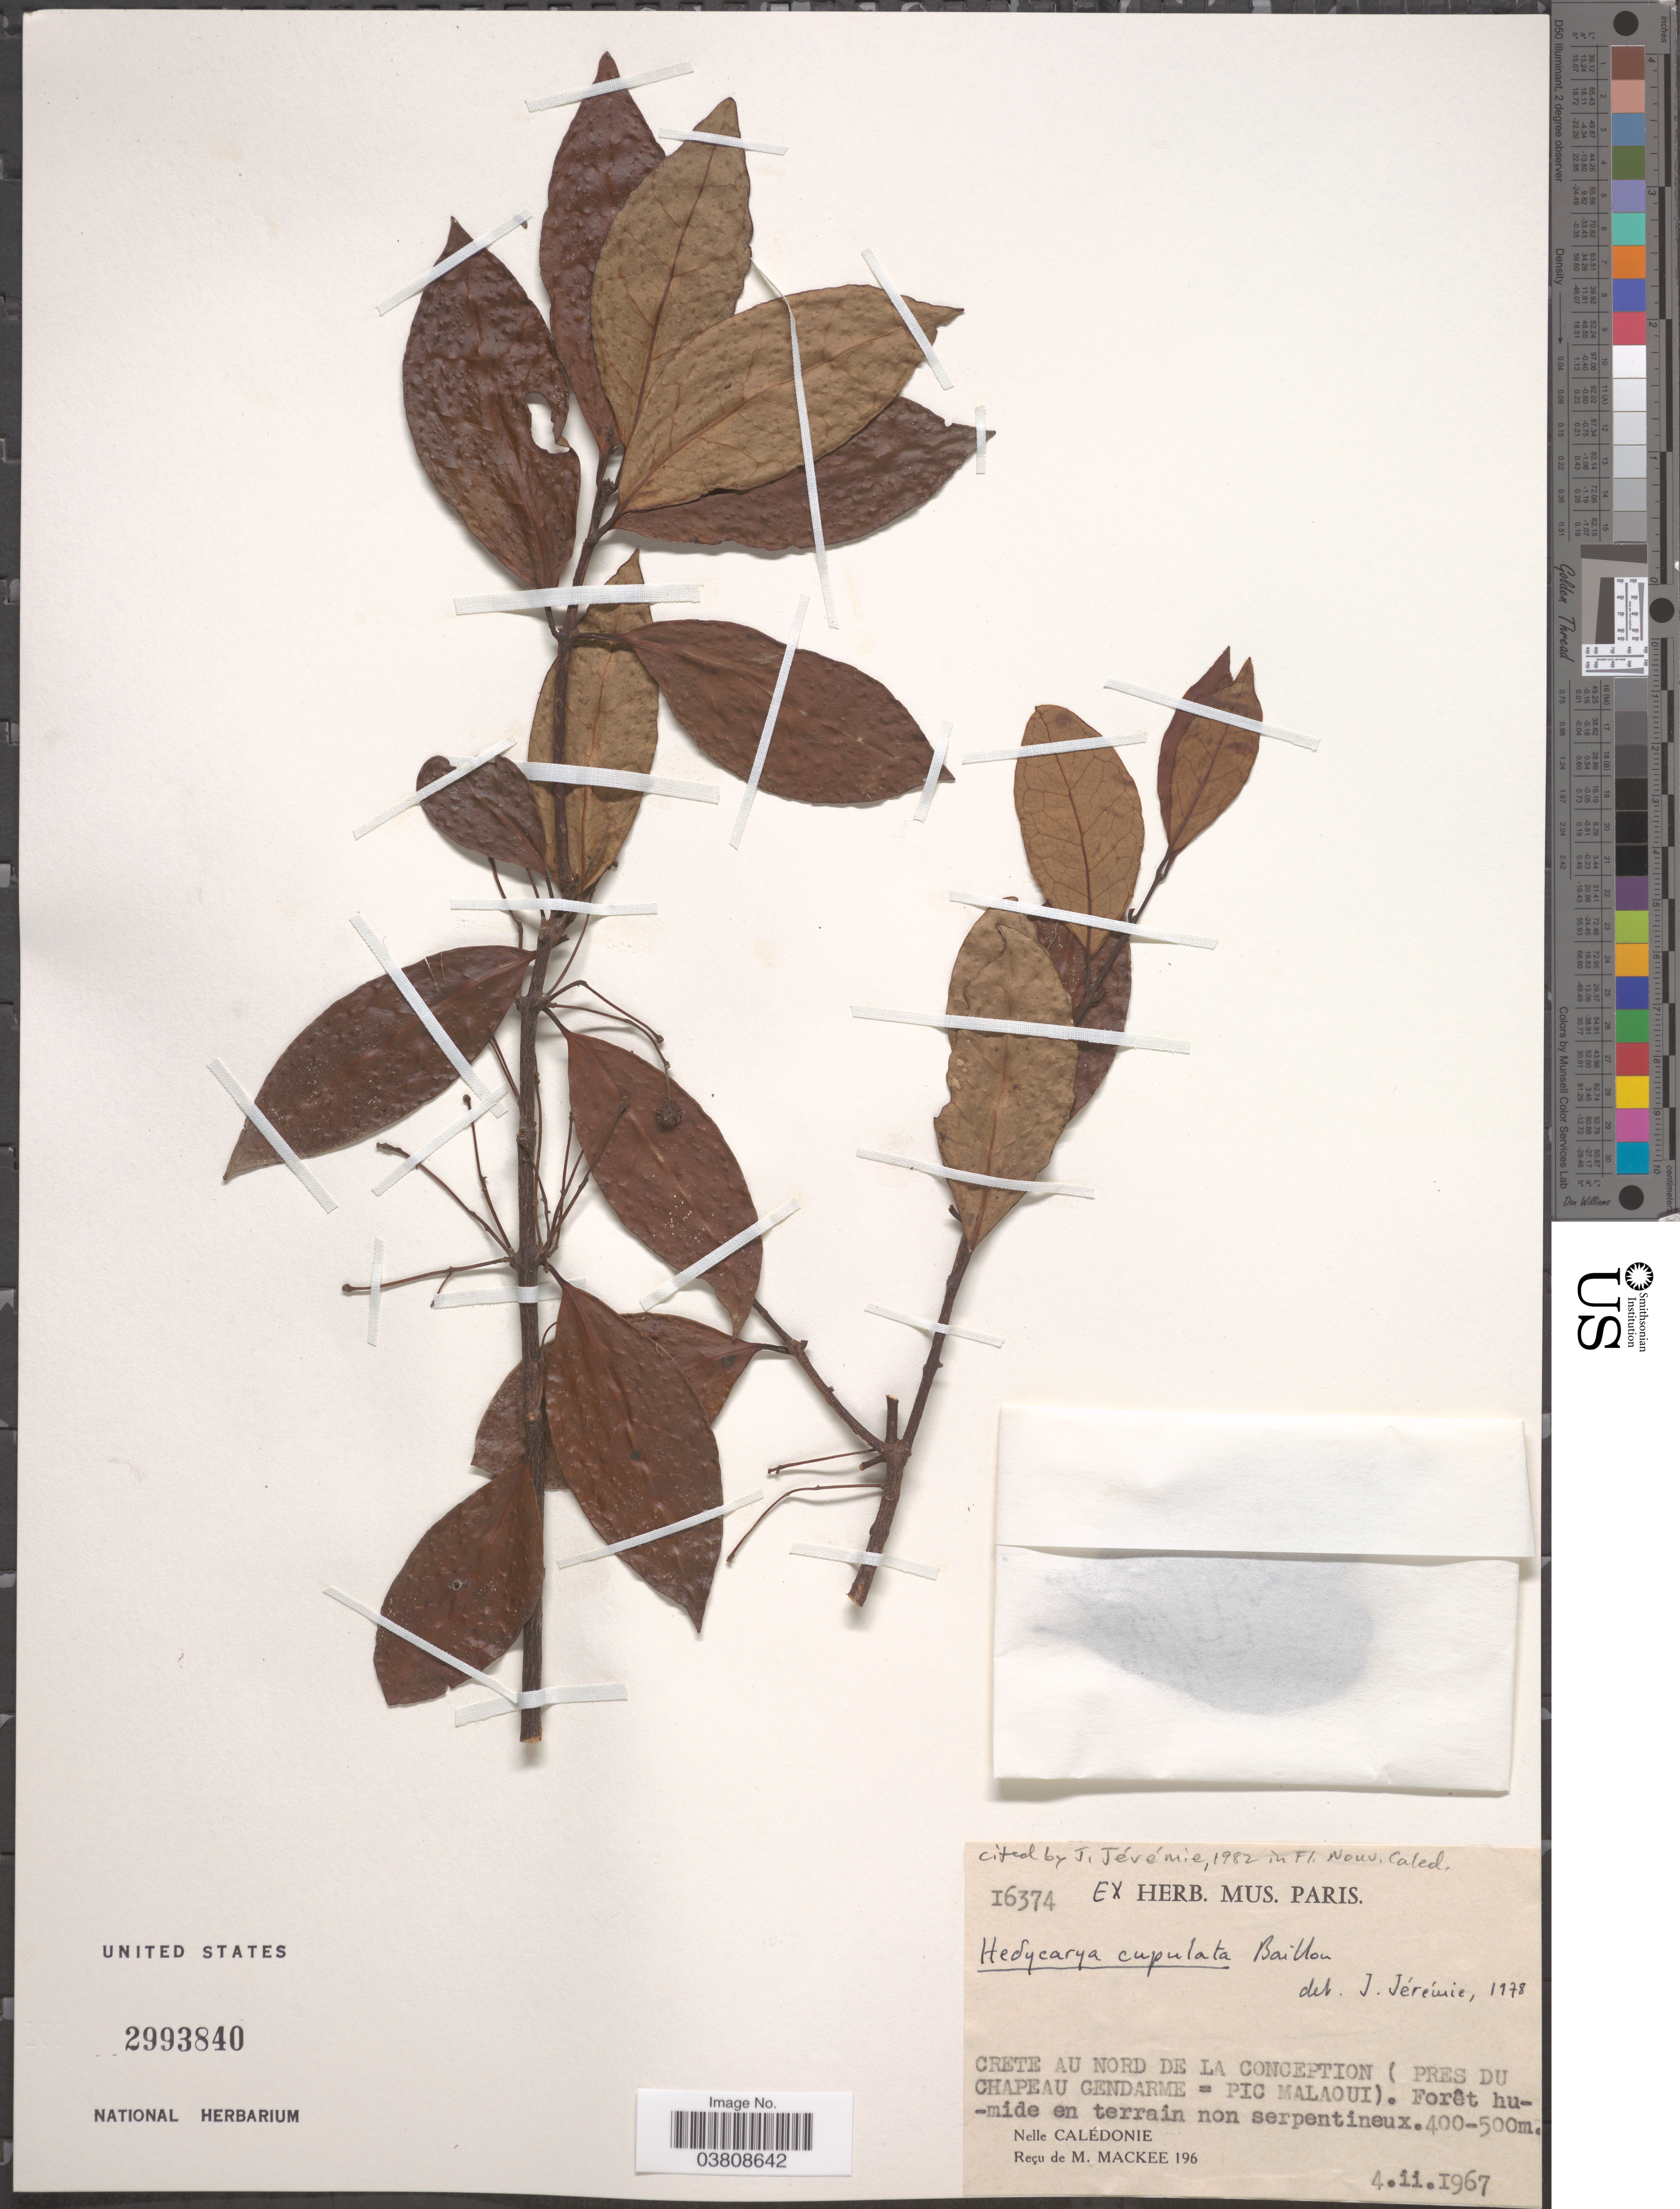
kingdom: Plantae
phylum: Tracheophyta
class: Magnoliopsida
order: Laurales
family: Monimiaceae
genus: Hedycarya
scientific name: Hedycarya cupulata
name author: Baill.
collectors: M. Mackee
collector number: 16374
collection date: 1967-02-04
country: New Caledonia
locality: Crete Au Nord de la Conception (pres du Chapeau Gendarme = Pic Malaoui).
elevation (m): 400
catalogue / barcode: US 2993840